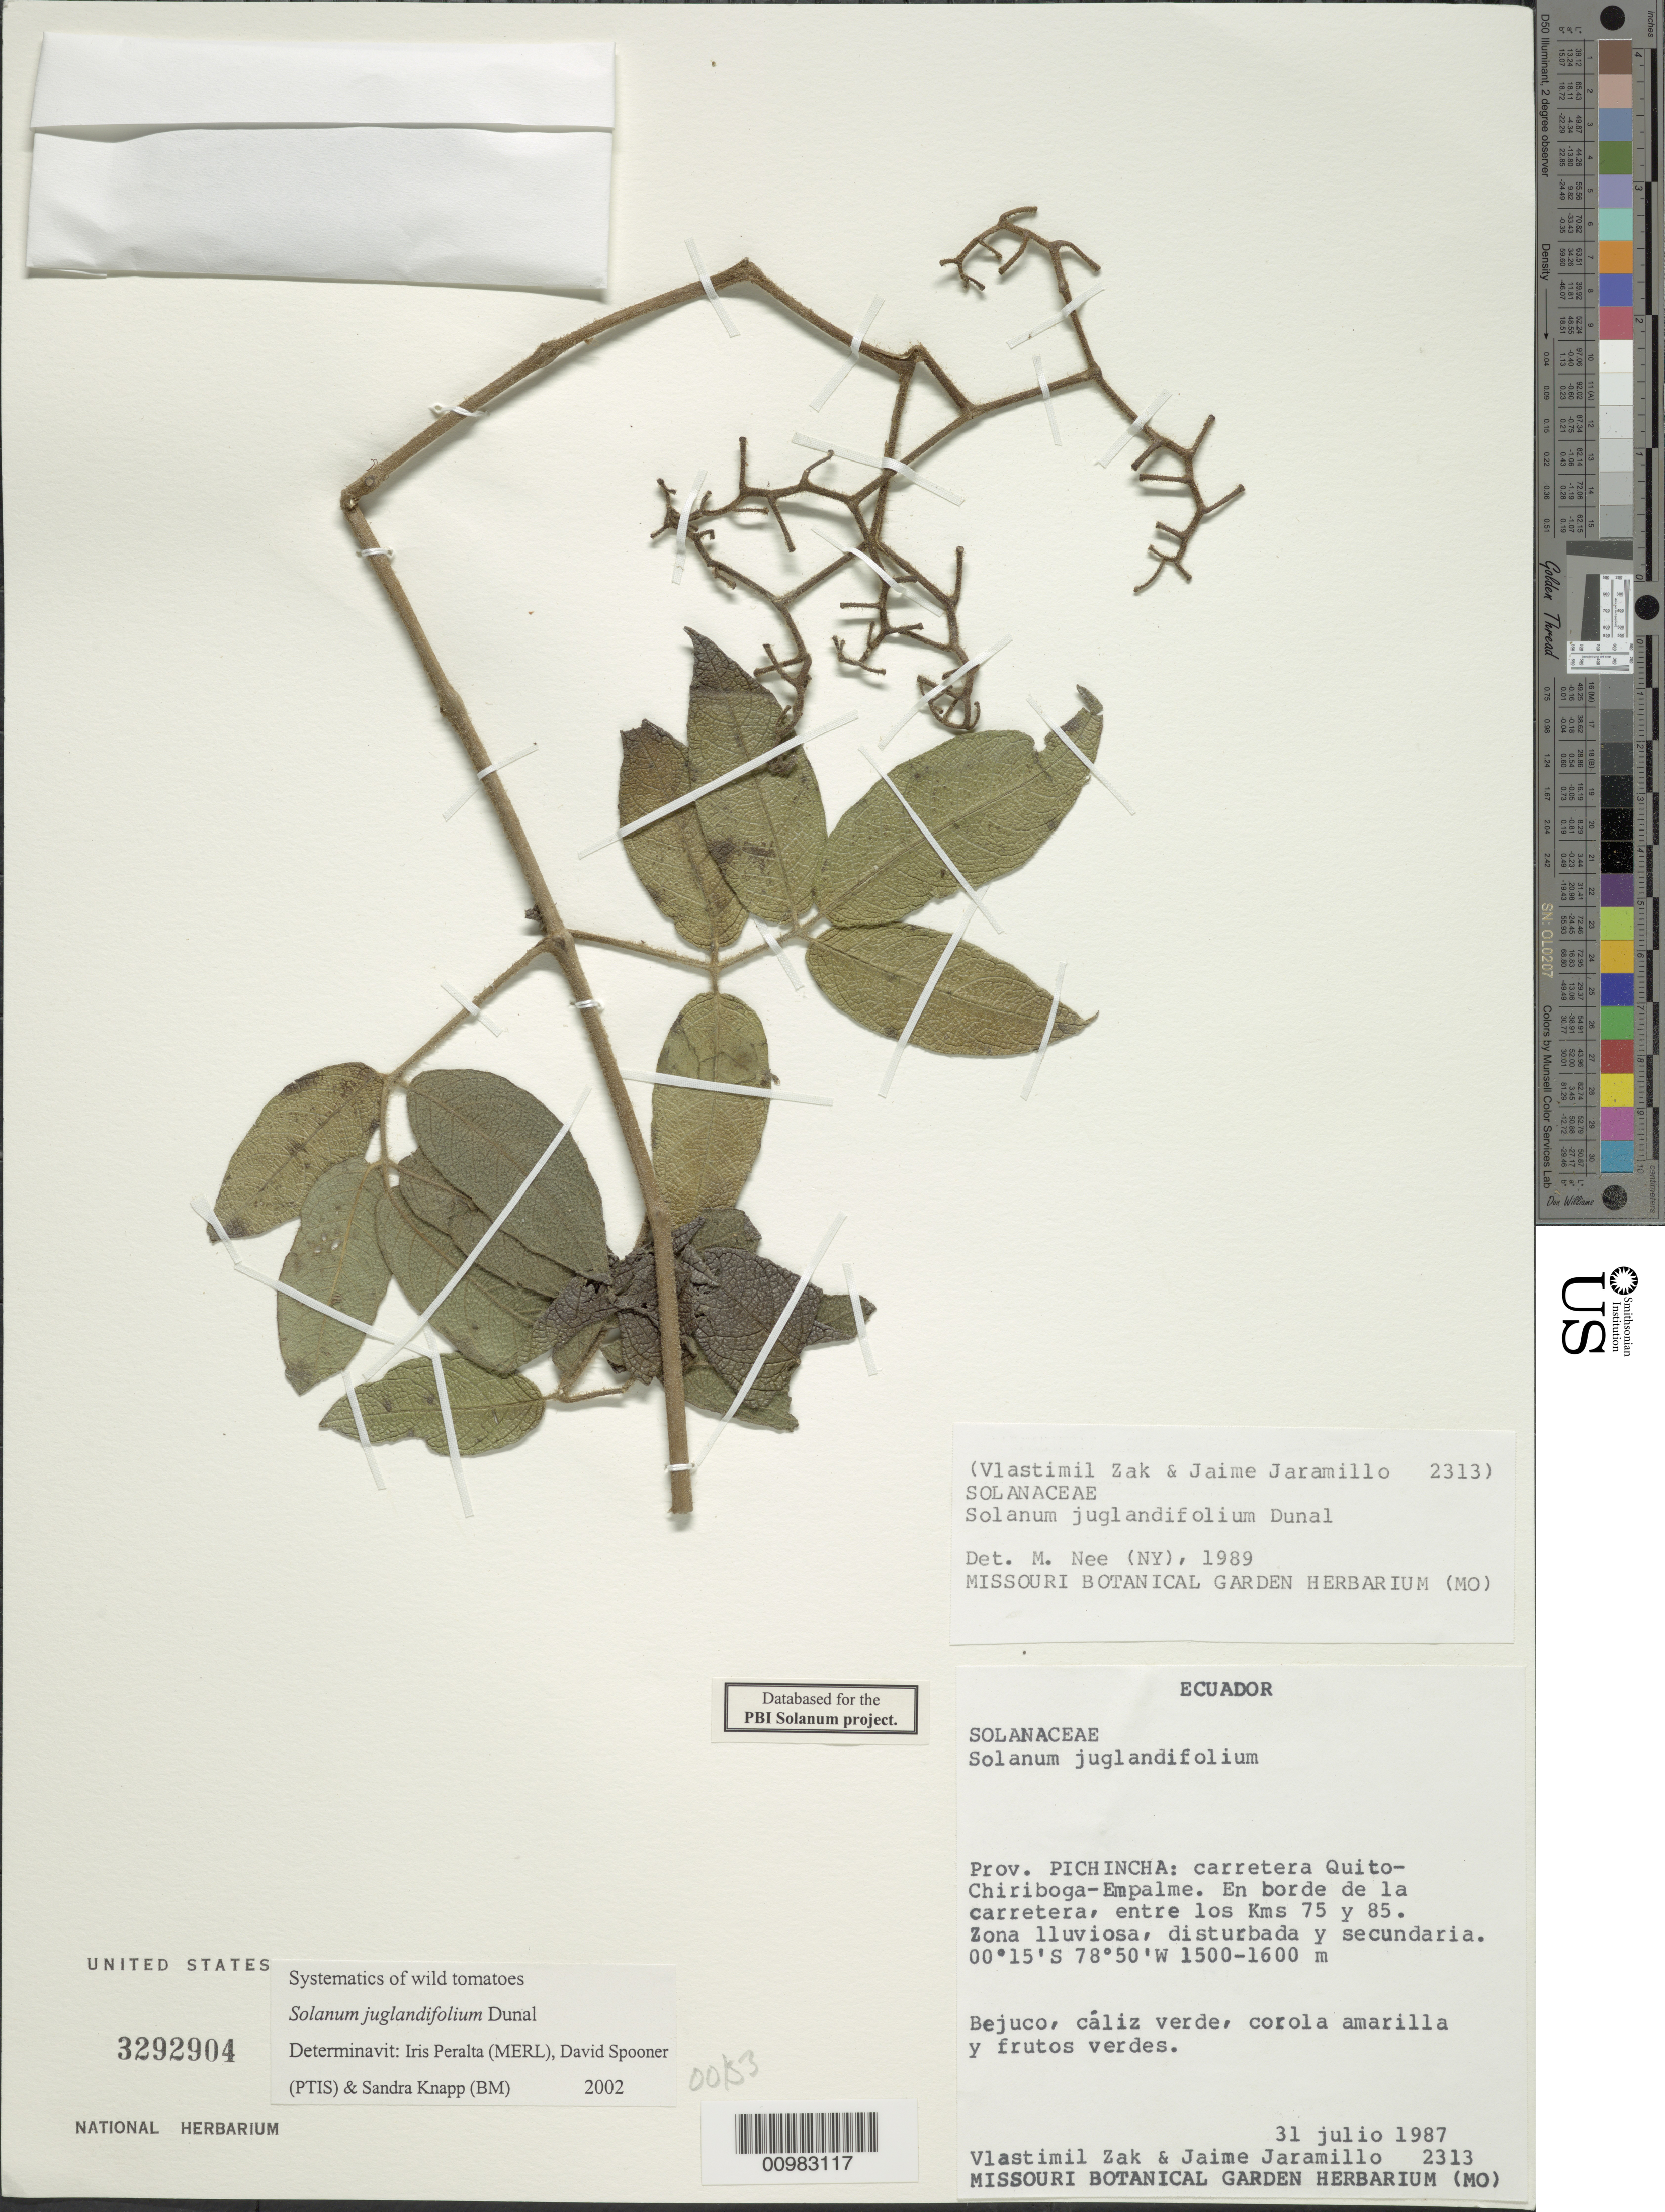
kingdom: Plantae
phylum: Tracheophyta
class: Magnoliopsida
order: Solanales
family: Solanaceae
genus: Solanum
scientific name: Solanum juglandifolium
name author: Dunal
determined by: Peralta, Iris E.; Knapp, S. D.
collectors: V. Zak & J. L. Jaramillo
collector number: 2313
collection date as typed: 31 Jul 1987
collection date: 1987-07-31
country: Ecuador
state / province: Pichincha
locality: Carretera Quito-Chiriboga-El Ampalme, entre km 75-85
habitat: borde de la carretera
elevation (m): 1500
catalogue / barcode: US 3292904